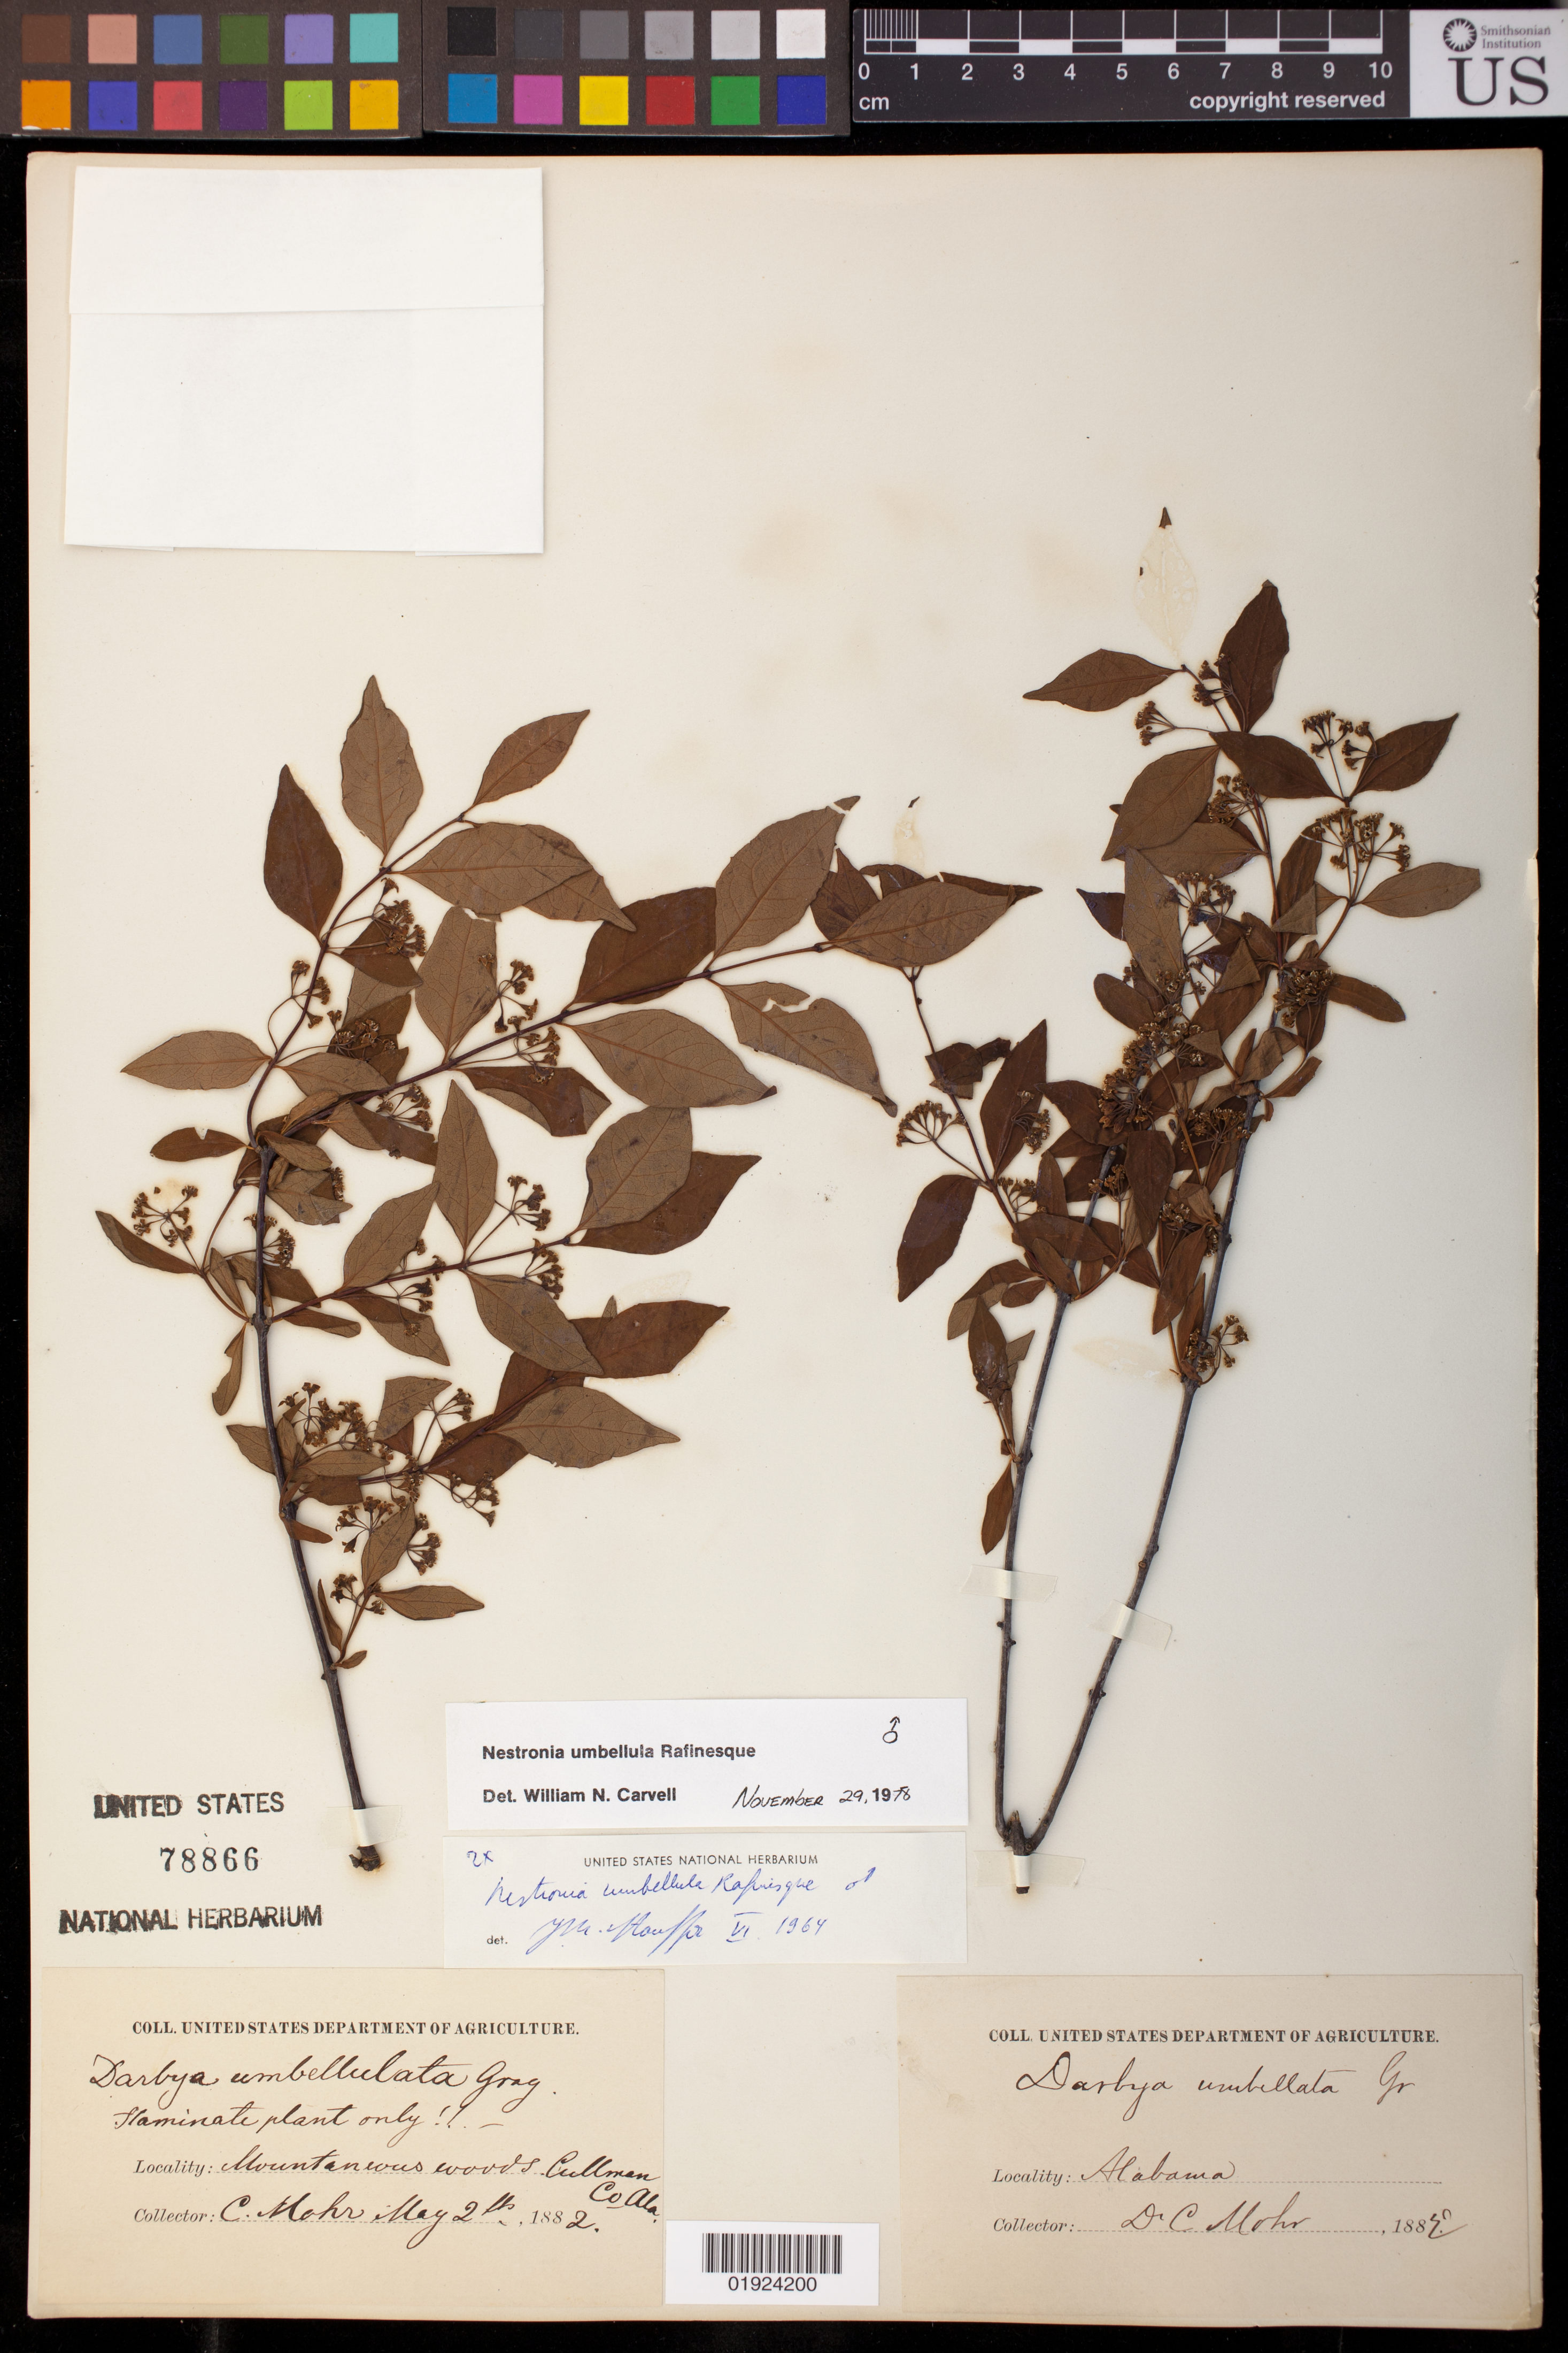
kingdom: Plantae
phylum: Tracheophyta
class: Magnoliopsida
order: Santalales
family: Santalaceae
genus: Nestronia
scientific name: Nestronia umbellula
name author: Raf.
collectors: C. T. Mohr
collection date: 1882-05-02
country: United States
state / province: Alabama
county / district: Cullman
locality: Mountaneous woods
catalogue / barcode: US 78866